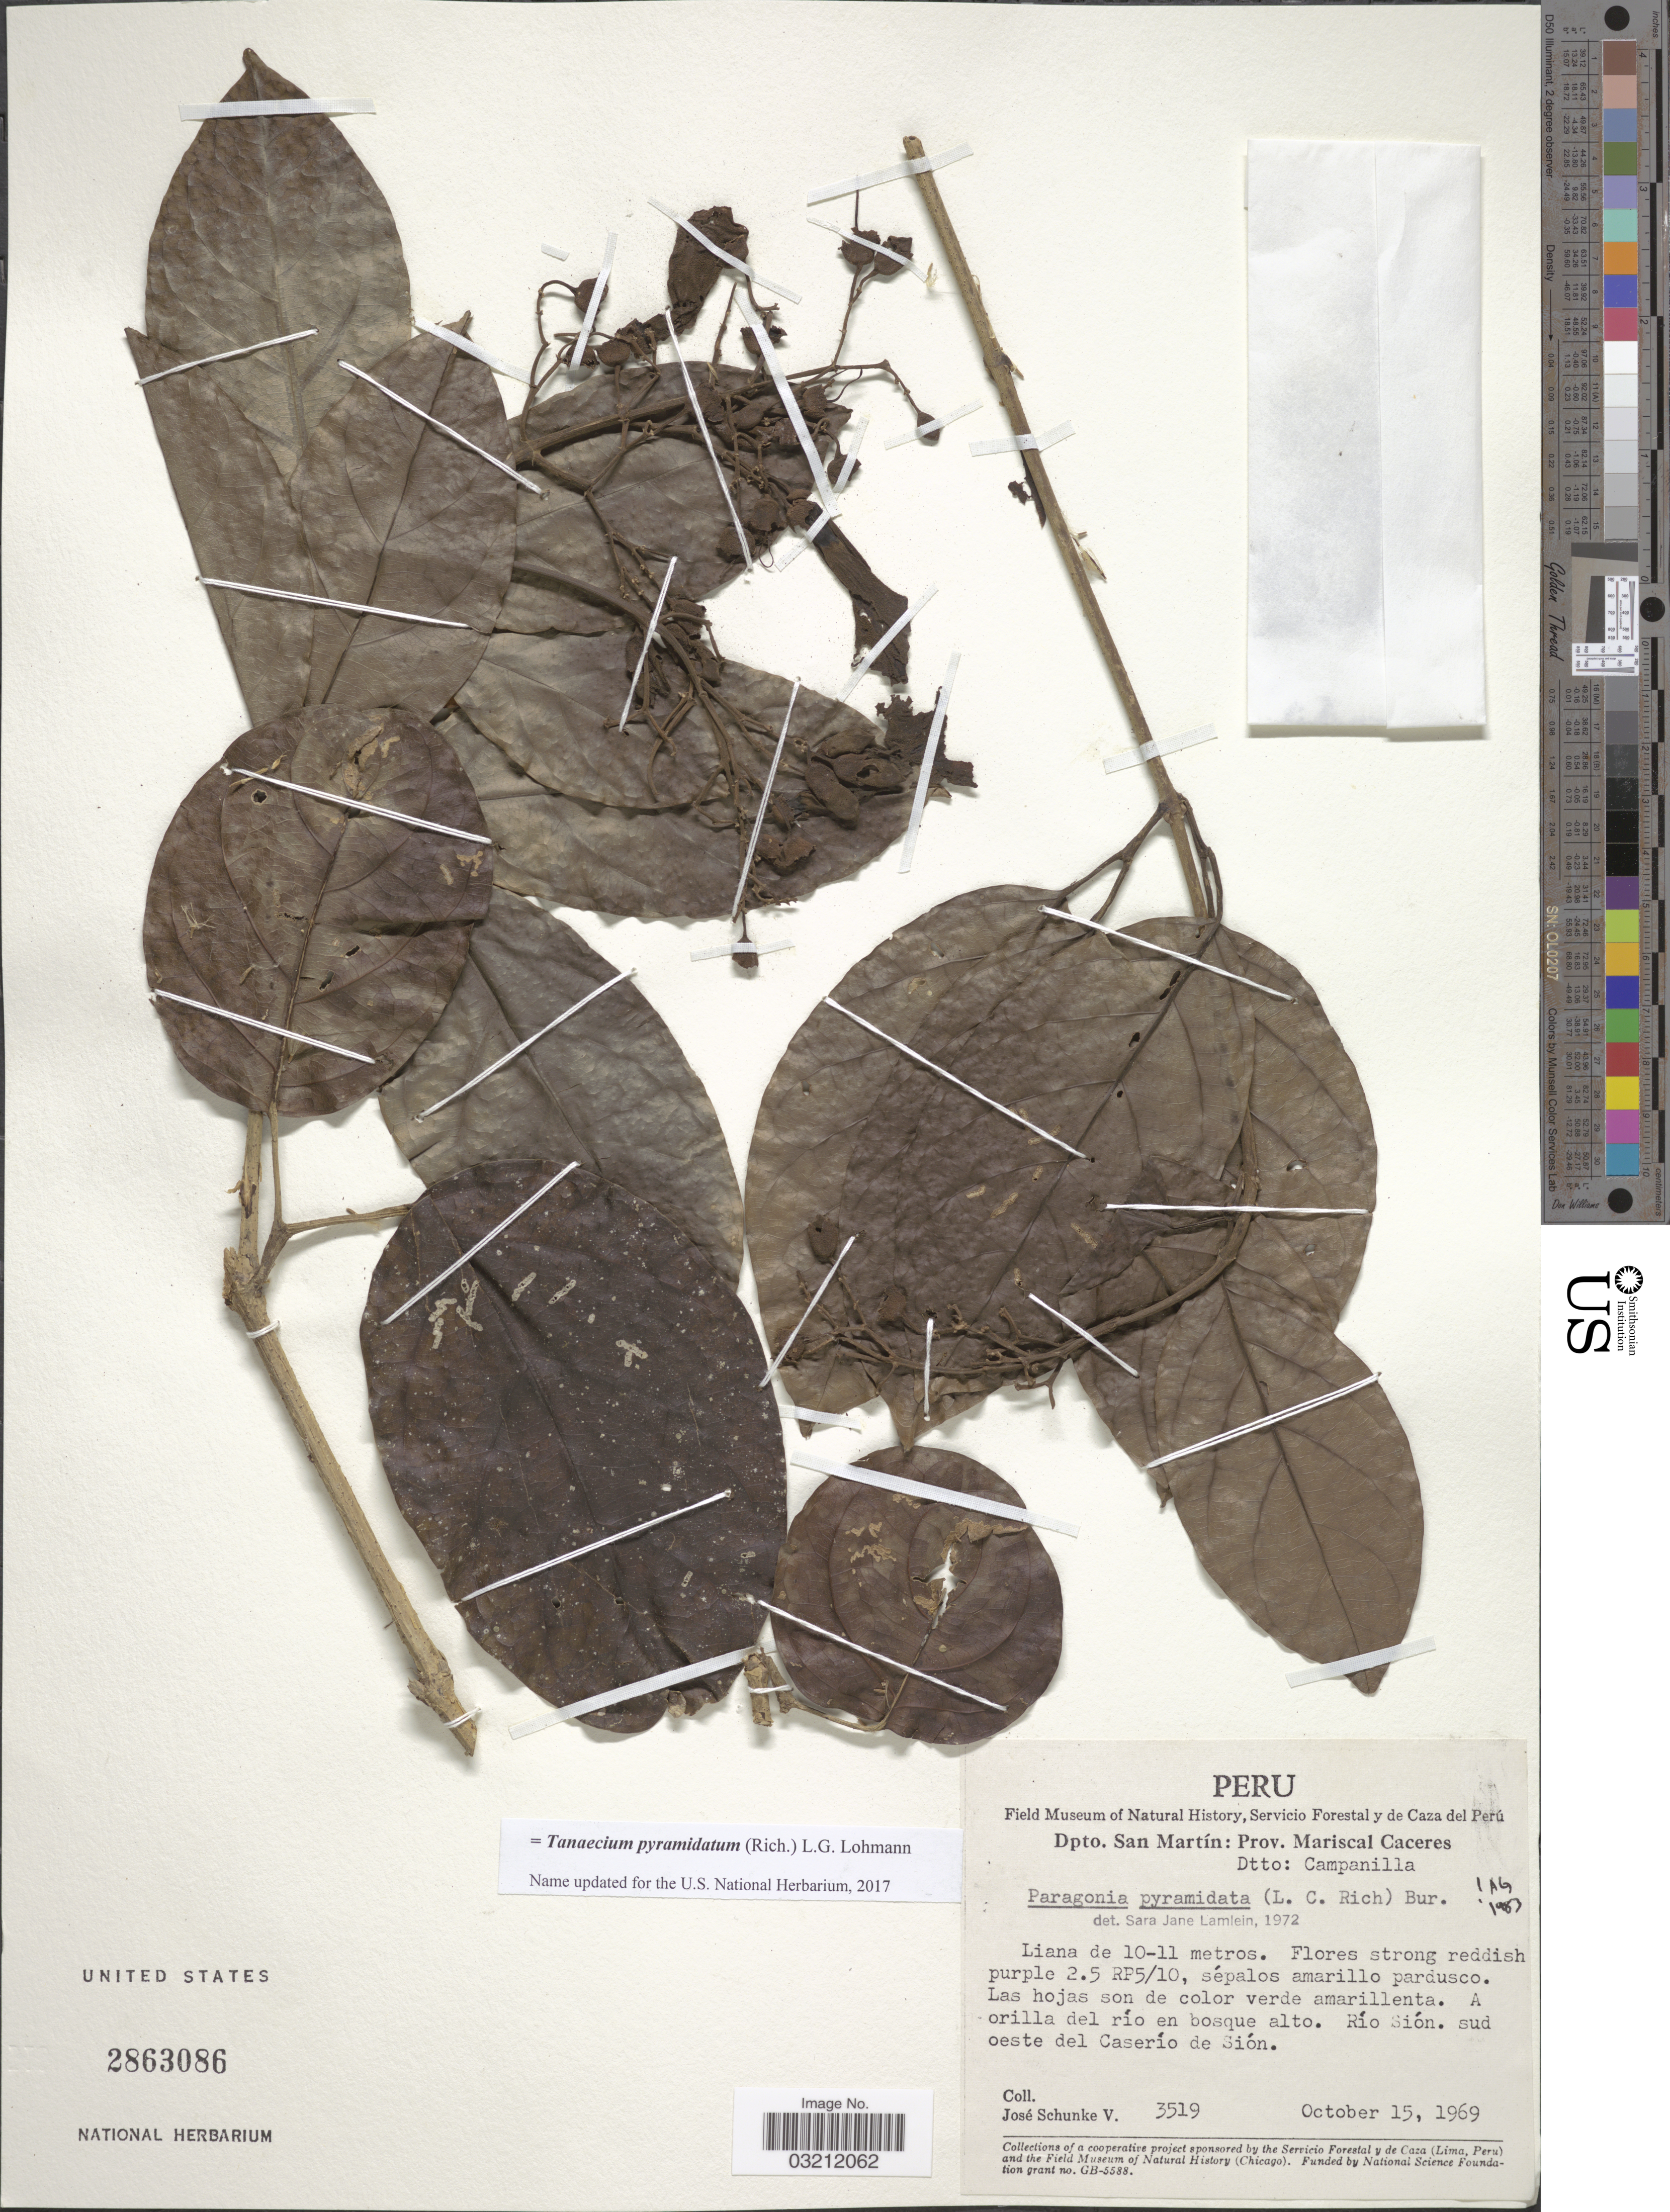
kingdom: Plantae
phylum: Tracheophyta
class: Magnoliopsida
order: Lamiales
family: Bignoniaceae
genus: Tanaecium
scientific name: Tanaecium pyramidatum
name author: (Rich.) L.G. Lohmann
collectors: J. Schunke Vigo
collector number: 3519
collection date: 1969-10-15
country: Peru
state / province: San Martín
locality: Dpto. San Martín: Prov. Mariscal Caceres. Dtto: Campanilla. Río Sión. sud oeste del Caserío de Sión.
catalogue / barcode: US 2863086